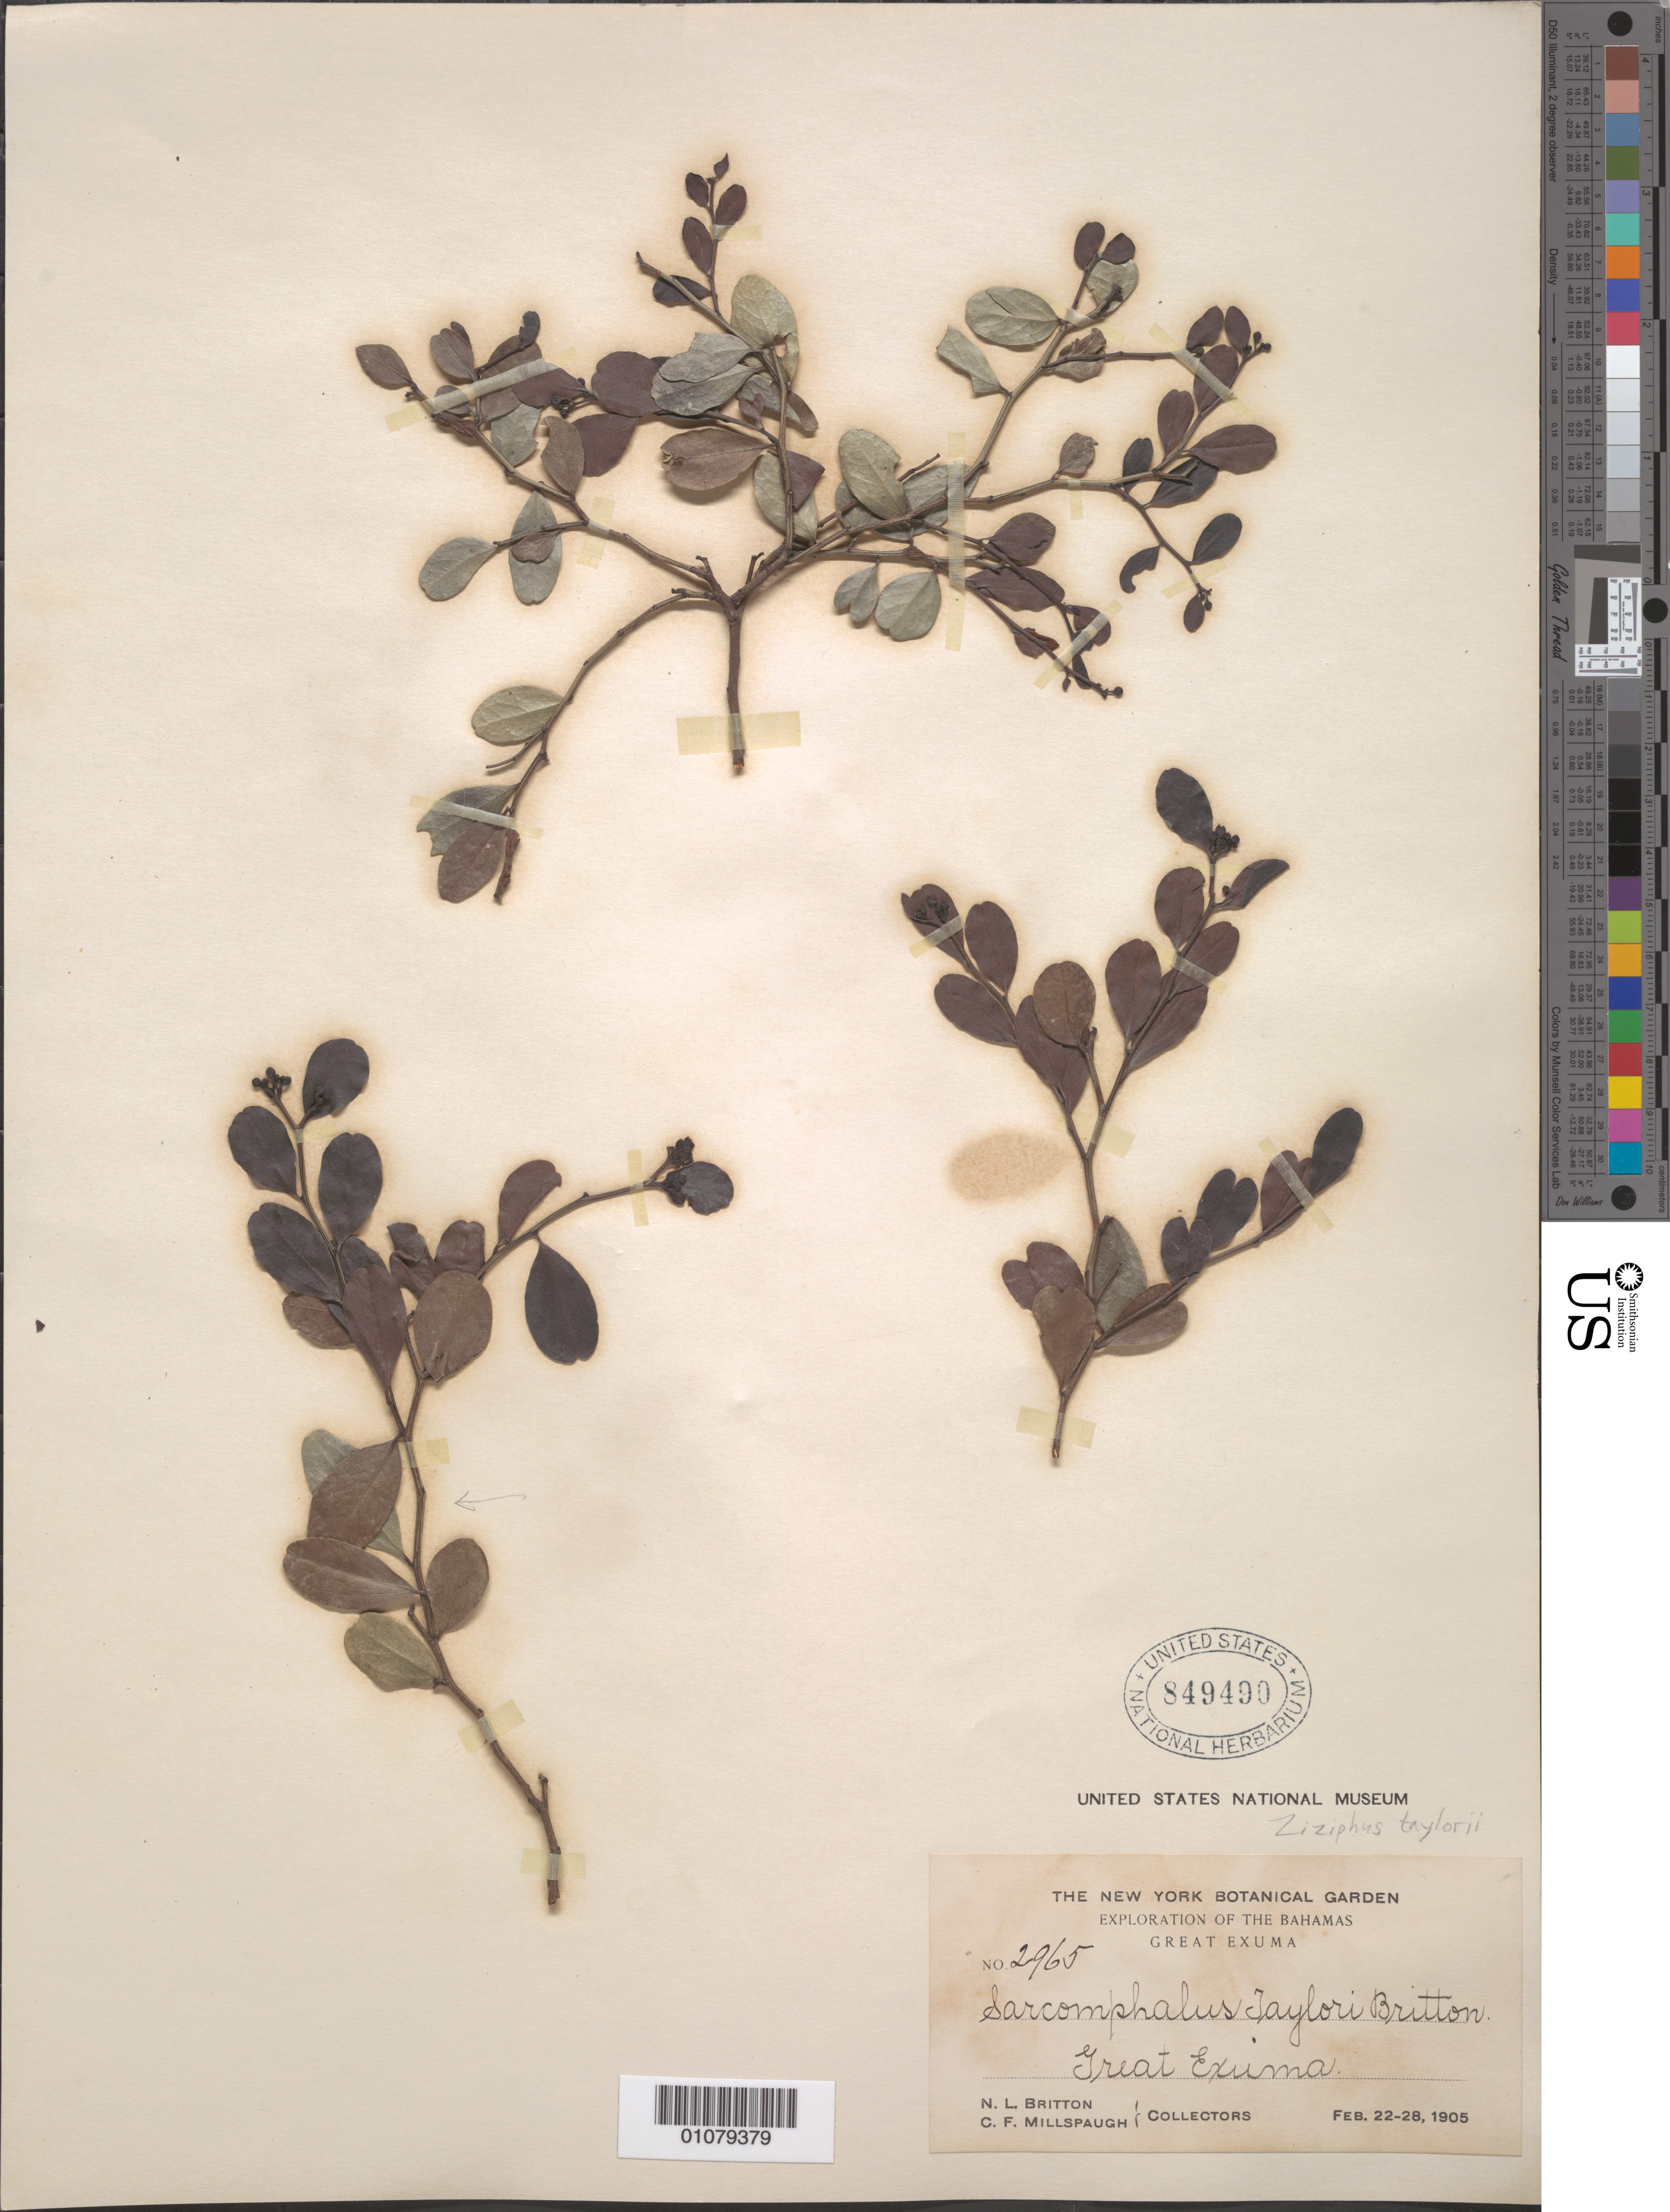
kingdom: Plantae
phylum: Tracheophyta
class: Magnoliopsida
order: Rosales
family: Rhamnaceae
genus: Ziziphus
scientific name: Ziziphus taylorii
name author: (Britton) M.C. Johnst.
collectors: N. Britton & C. F. Millspaugh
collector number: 2965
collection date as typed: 22 Feb 1905 to 28 Feb 1905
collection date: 1905-02-22/1905-02-28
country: Bahamas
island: Great Exuma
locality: Great Exuma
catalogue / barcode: US 849490